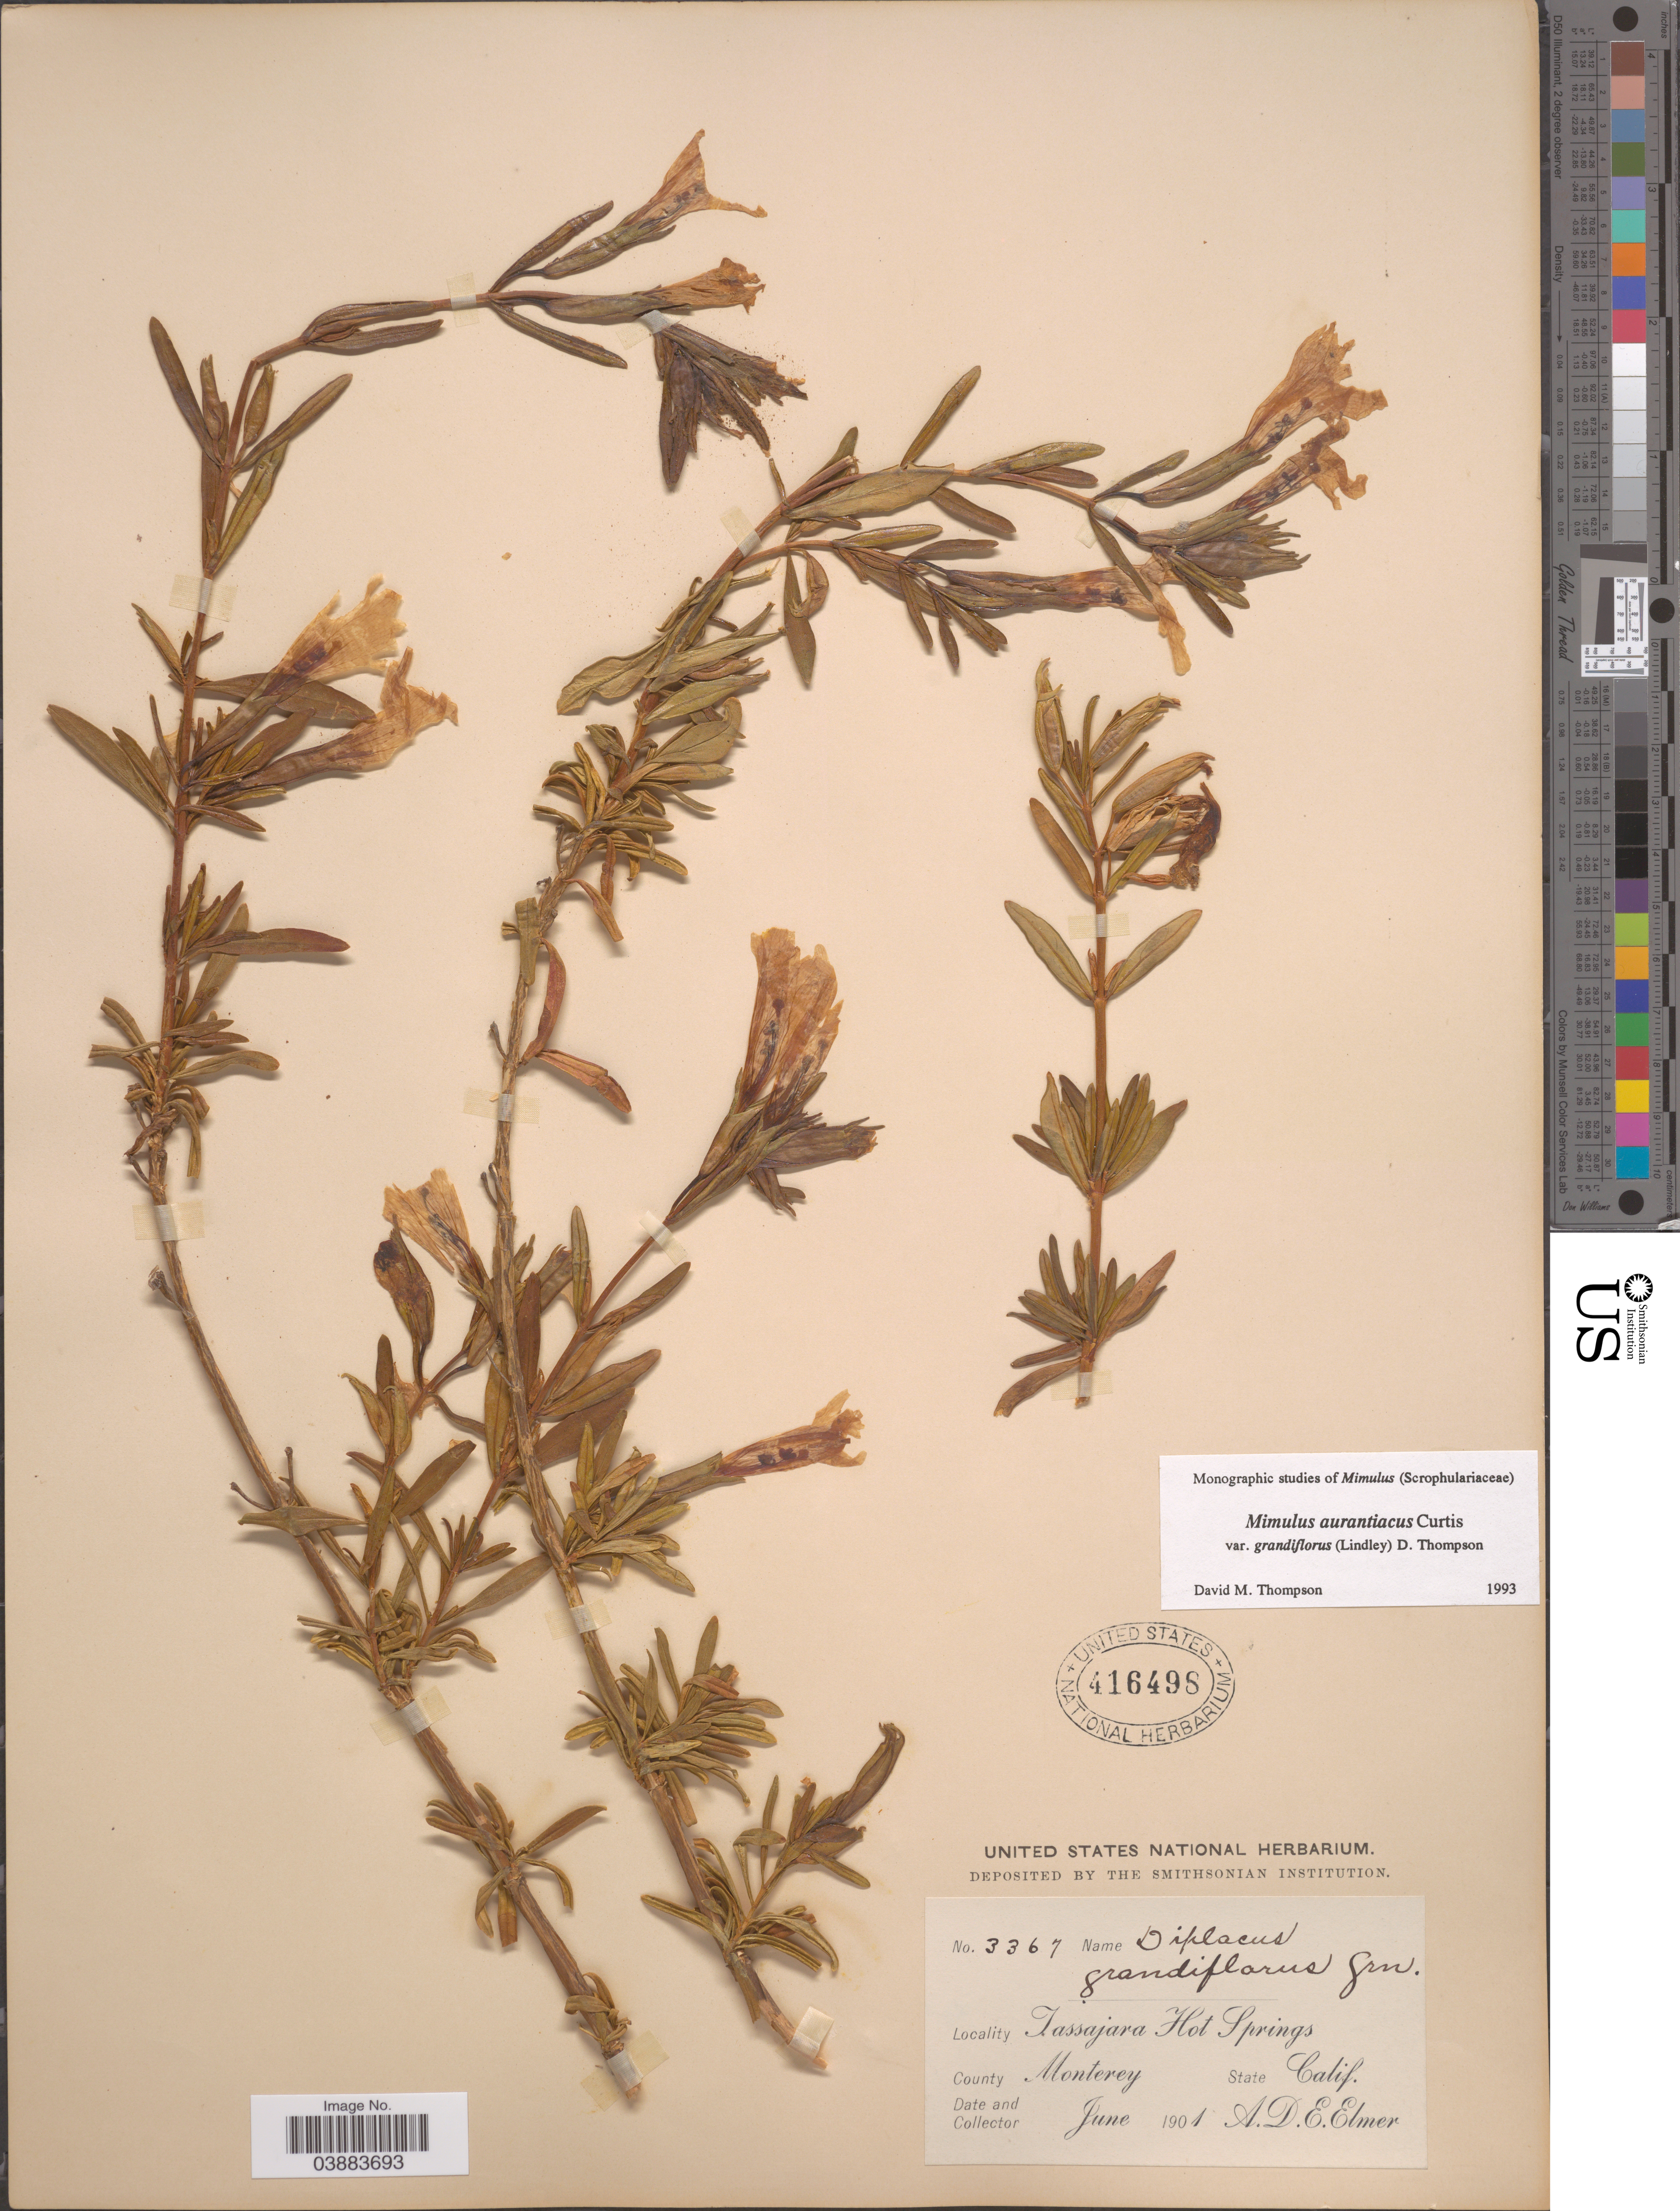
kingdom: Plantae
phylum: Tracheophyta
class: Magnoliopsida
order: Lamiales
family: Phrymaceae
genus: Diplacus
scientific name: Diplacus aurantiacus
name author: (Curtis) Jeps.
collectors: A. D. E. Elmer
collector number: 3367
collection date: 1901-06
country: United States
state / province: California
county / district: Monterey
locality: Tassajara Hot Springs. County Monterey.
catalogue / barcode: US 416498